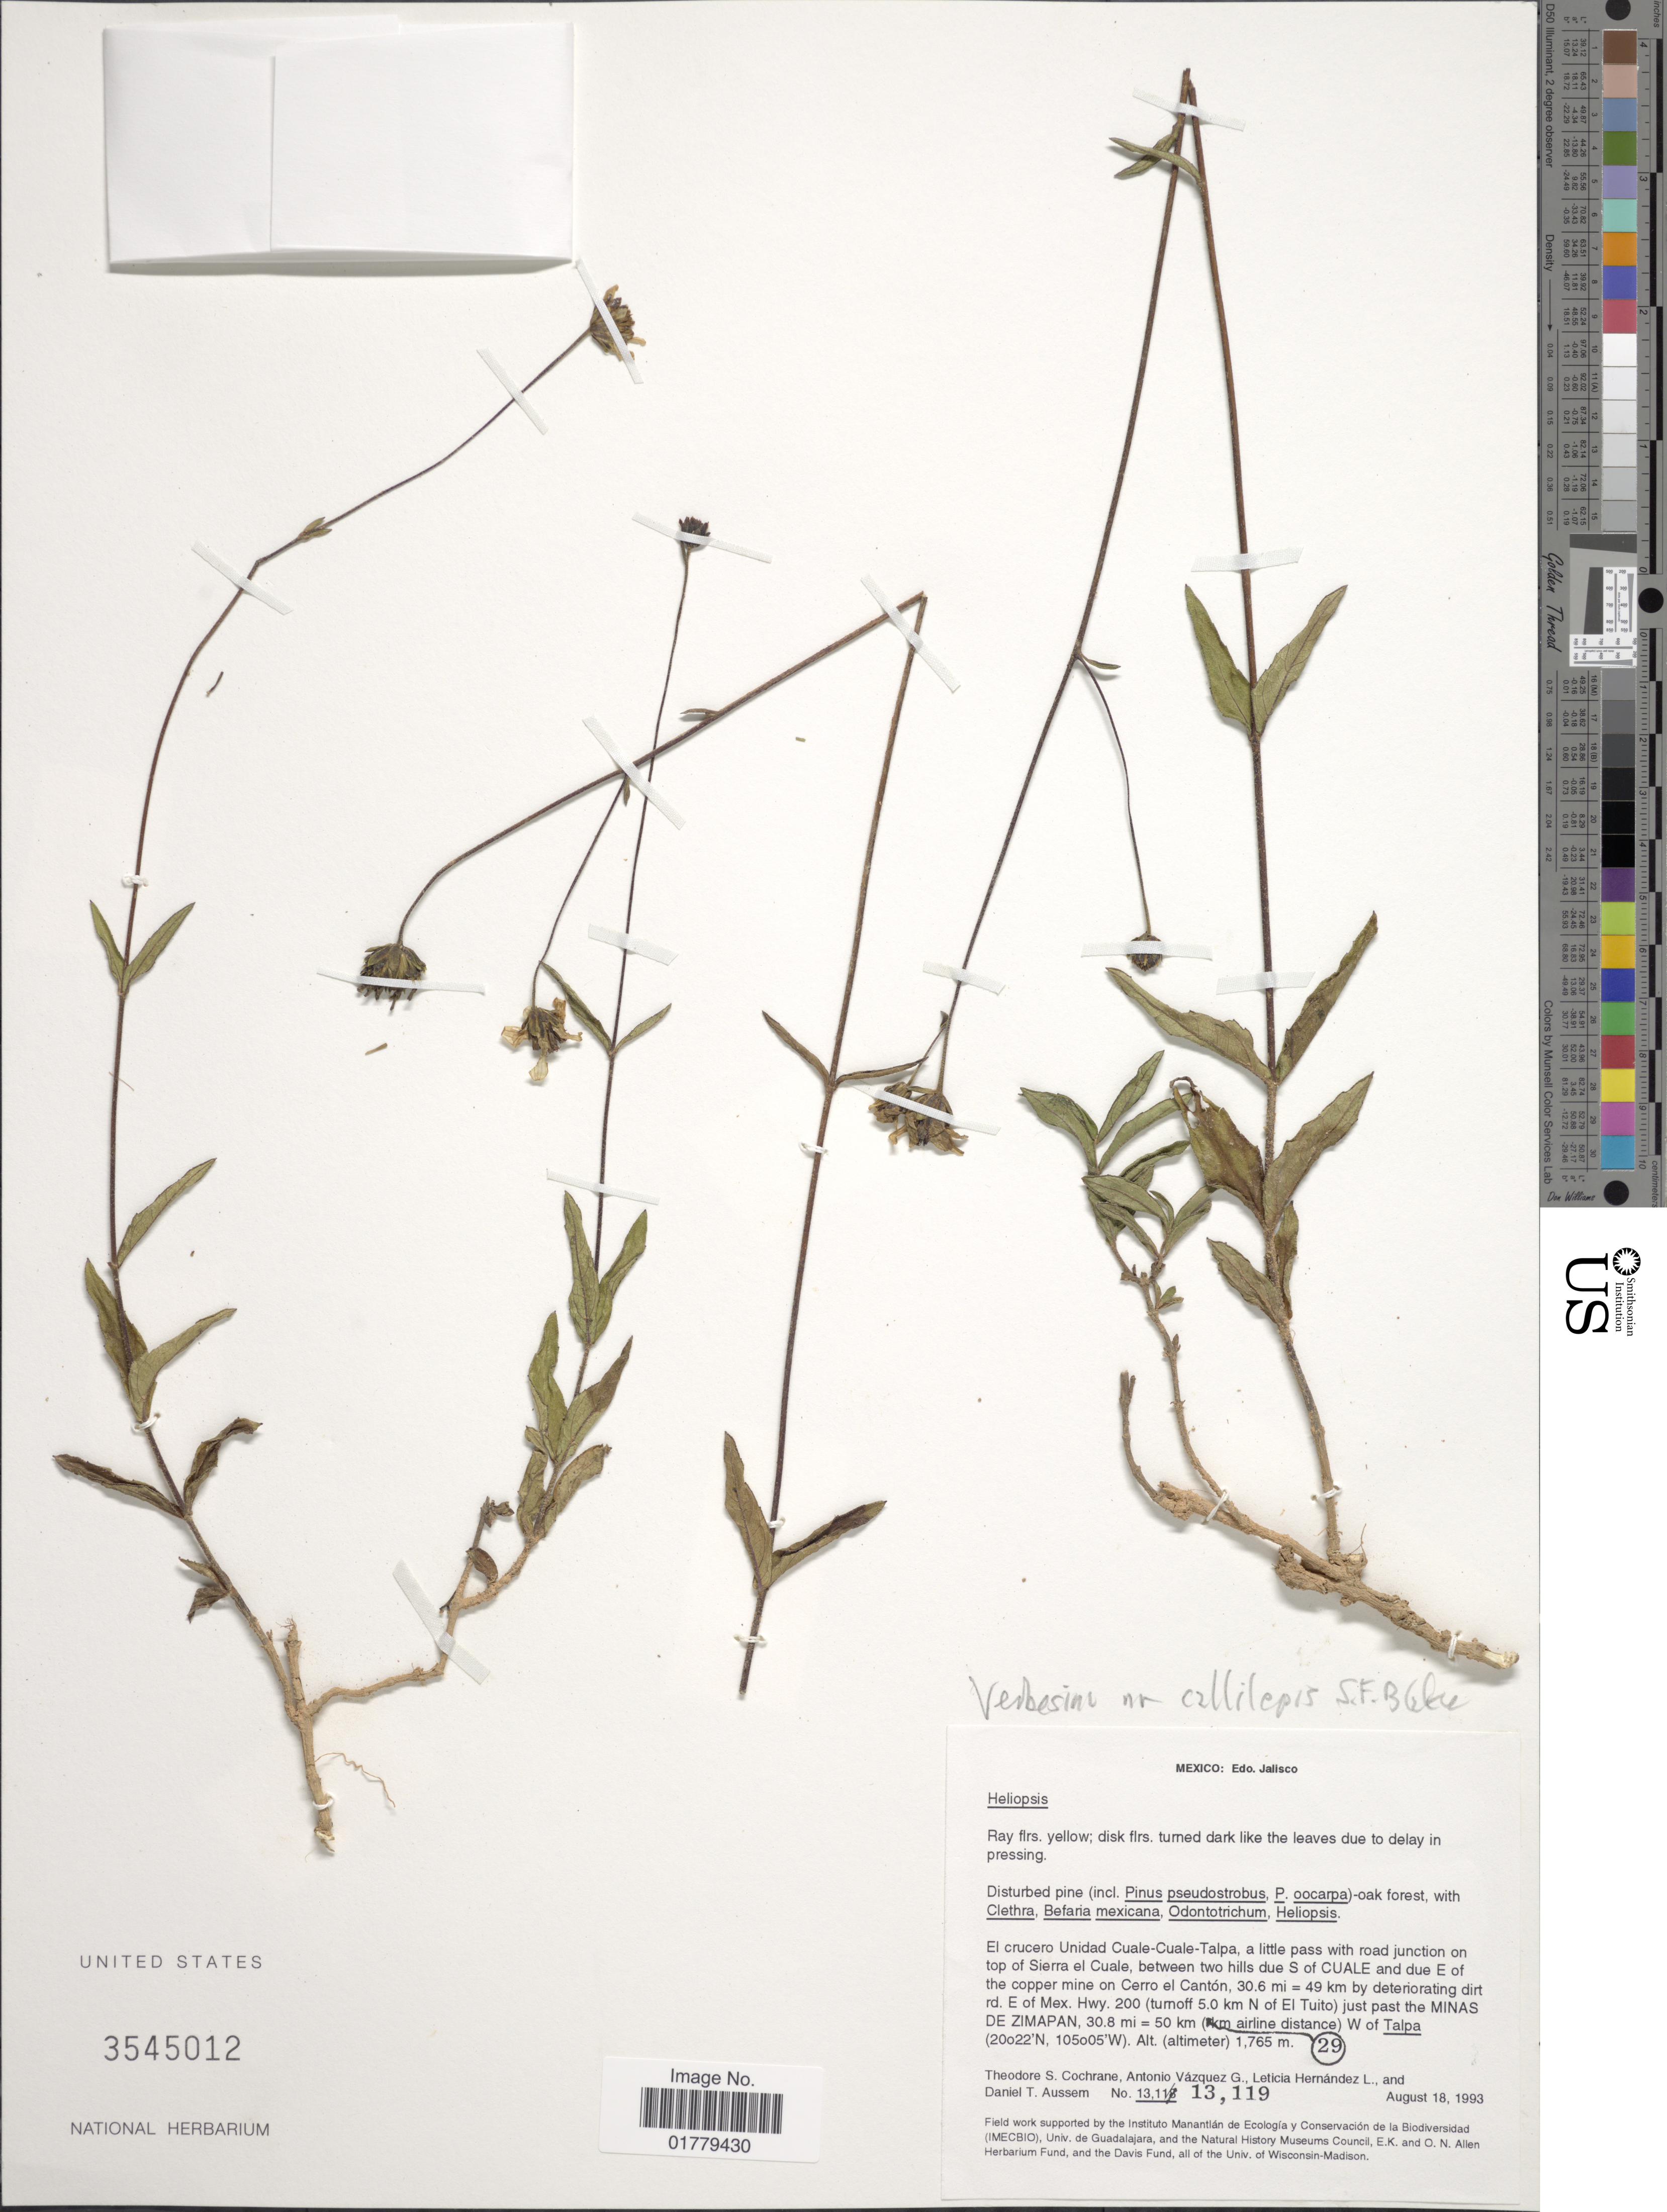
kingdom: Plantae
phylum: Tracheophyta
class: Magnoliopsida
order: Asterales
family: Asteraceae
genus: Verbesina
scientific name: Verbesina callilepis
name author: S.F. Blake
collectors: T. S. Cochrane, J. A. Vázquez G., S. Hernandez L. & D. Aussem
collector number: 13119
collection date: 1993-08-18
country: Mexico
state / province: Jalisco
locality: Mexico: Edo. Jalisco. El crucero Unidad Cuale-Cuale-Talpa, a little pass with road junction on top of Sierra el Cuale. between two hills due S of Cuale and due E of the copper mine on Cerro el Cantón, 30.6 mi = 49 km by deteriorating dirt rd. E of Mex. Hwy. 200 (turnoff 5.0 km N of El Tuito) just past the Minas de Zimapan, 30.8 mi = 50 km (29 km airline distance) W of Talpa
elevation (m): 1765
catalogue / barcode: US 3545012